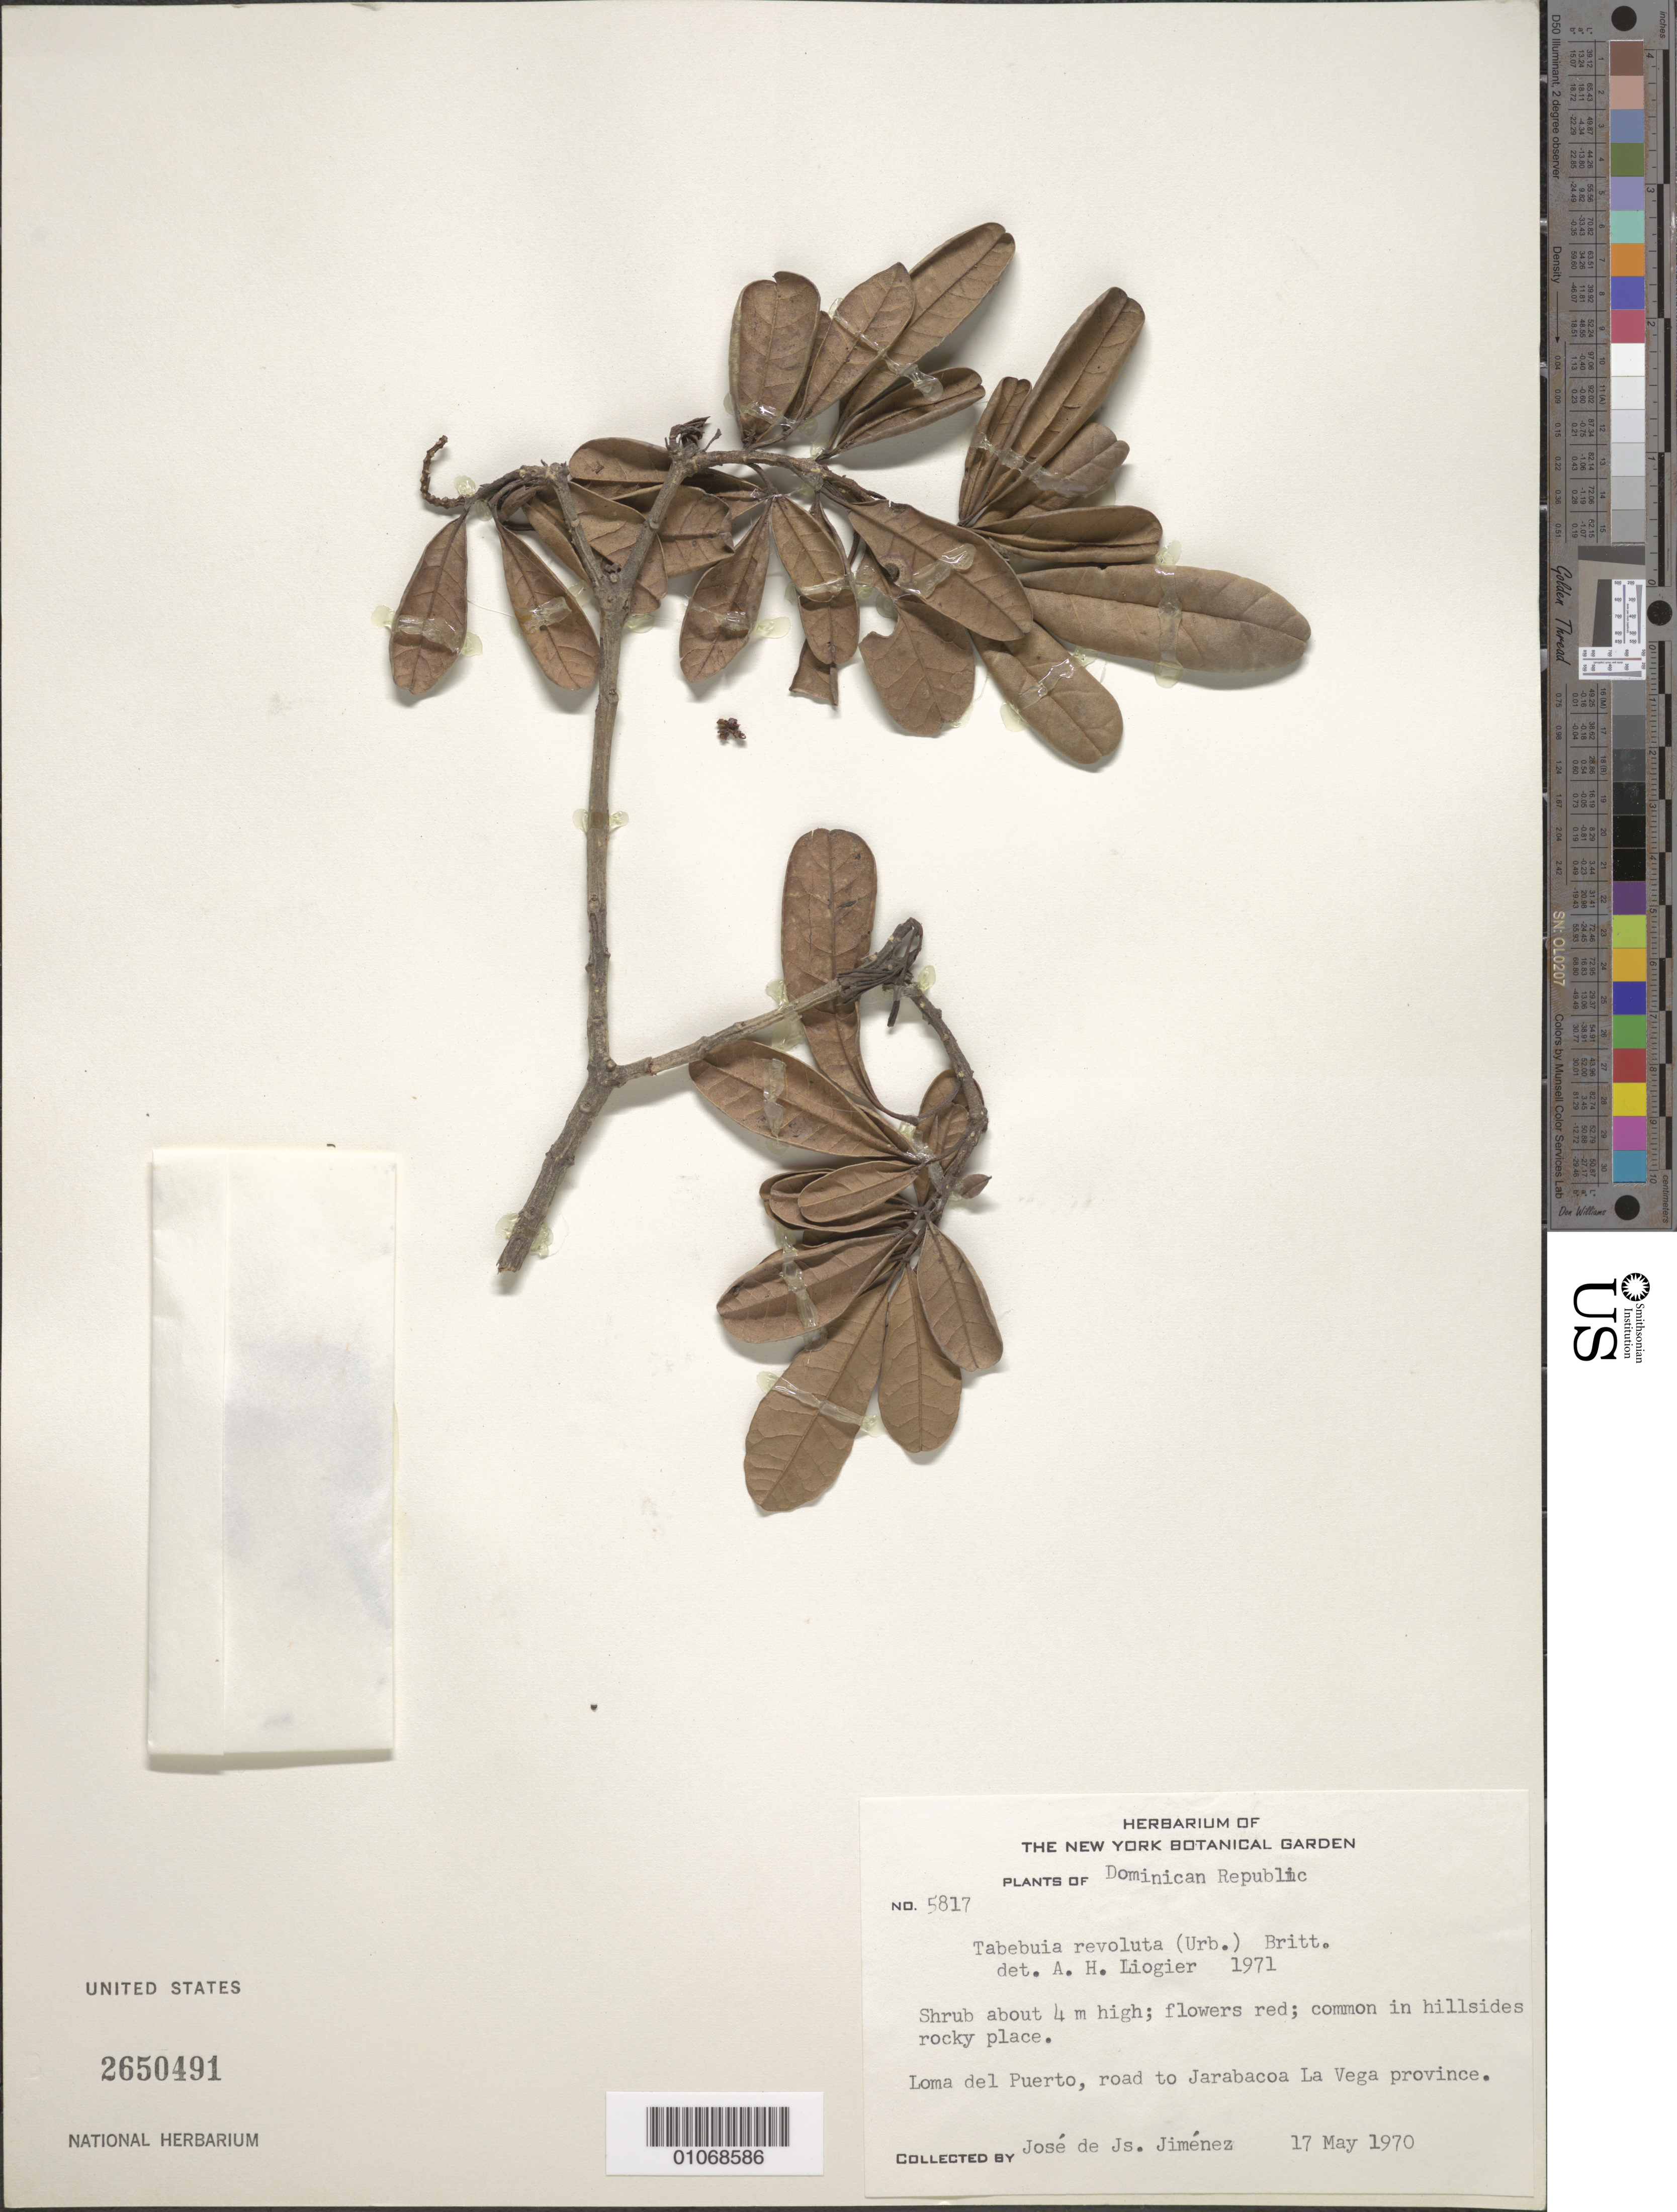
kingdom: Plantae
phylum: Tracheophyta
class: Magnoliopsida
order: Lamiales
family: Bignoniaceae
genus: Tabebuia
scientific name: Tabebuia revoluta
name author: (Urb.) Britton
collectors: J. J. Jiménez Almonte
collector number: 5817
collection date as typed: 17 May 1970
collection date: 1970-05-17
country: Dominican Republic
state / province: La Vega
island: Hispaniola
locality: Loma del Puerto, road to Jarabacoa, La Vega Province. Rocky place.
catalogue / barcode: US 2650491